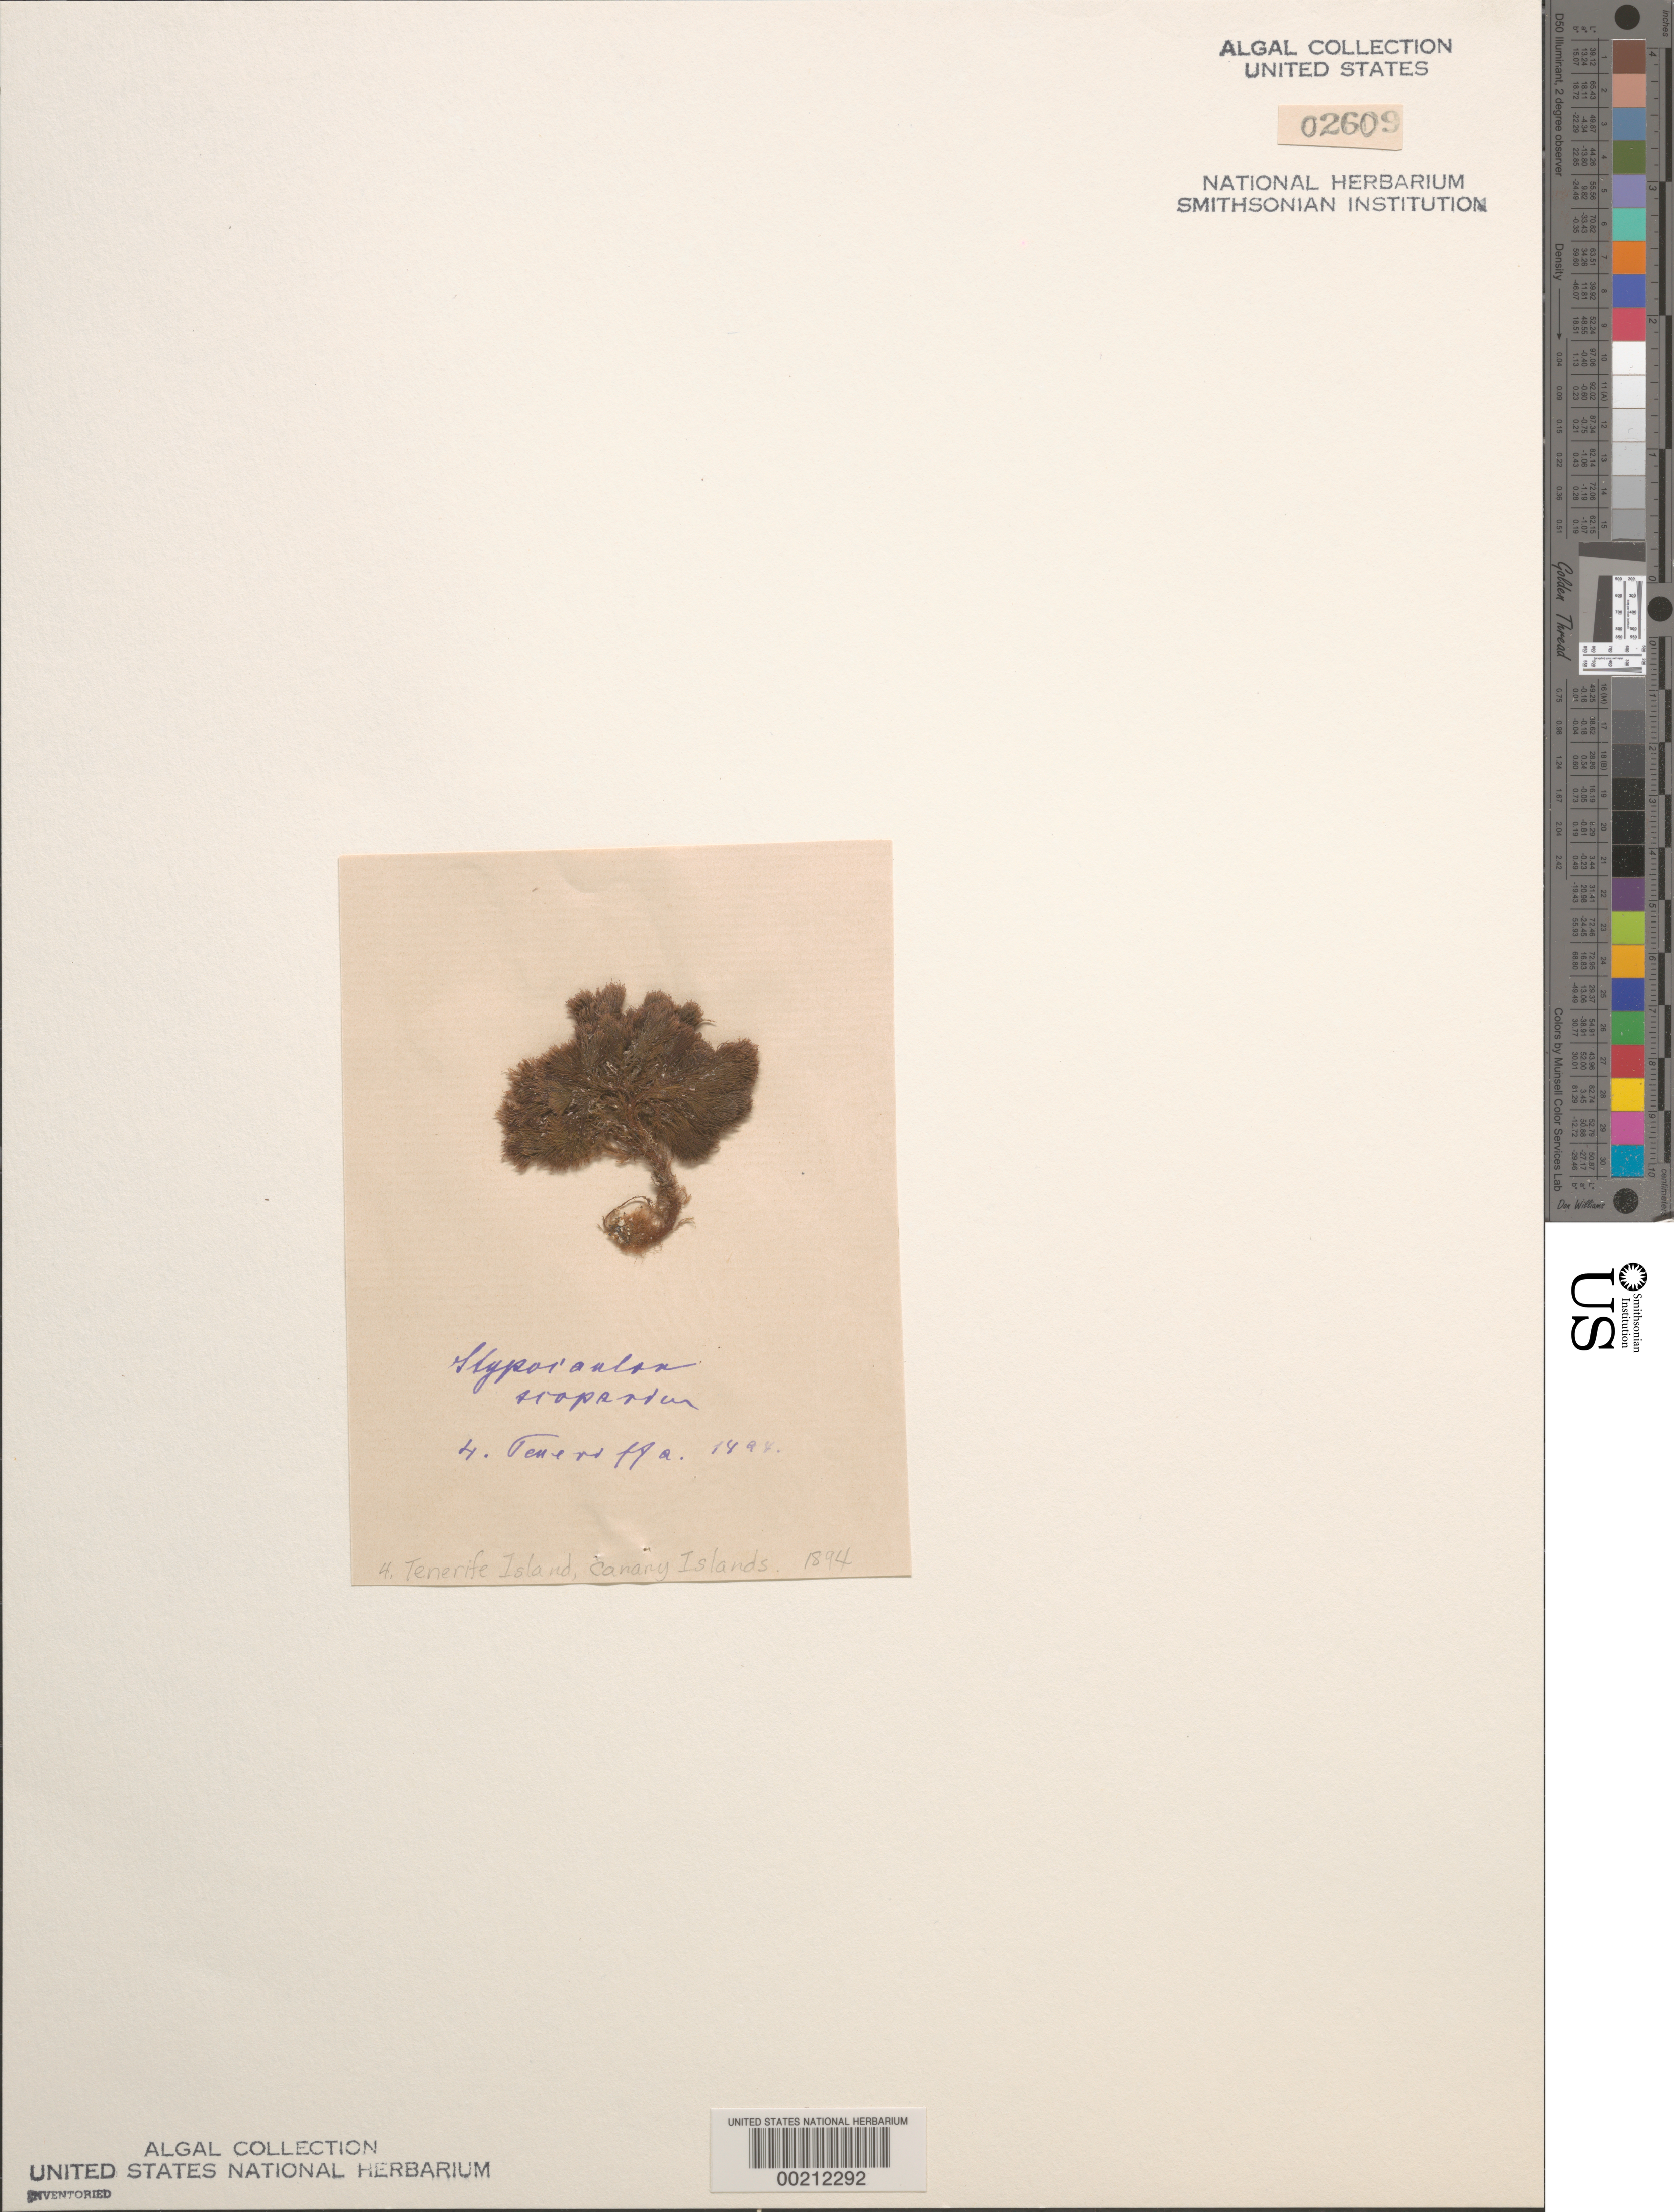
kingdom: Chromista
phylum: Ochrophyta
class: Phaeophyceae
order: Sphacelariales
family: Stypocaulaceae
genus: Stypocaulon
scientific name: Stypocaulon scoparium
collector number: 4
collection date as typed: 1894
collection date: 1894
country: Spain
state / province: Canarias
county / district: Santa Cruz de Tenerife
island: Tenerife Island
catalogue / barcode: US 2609